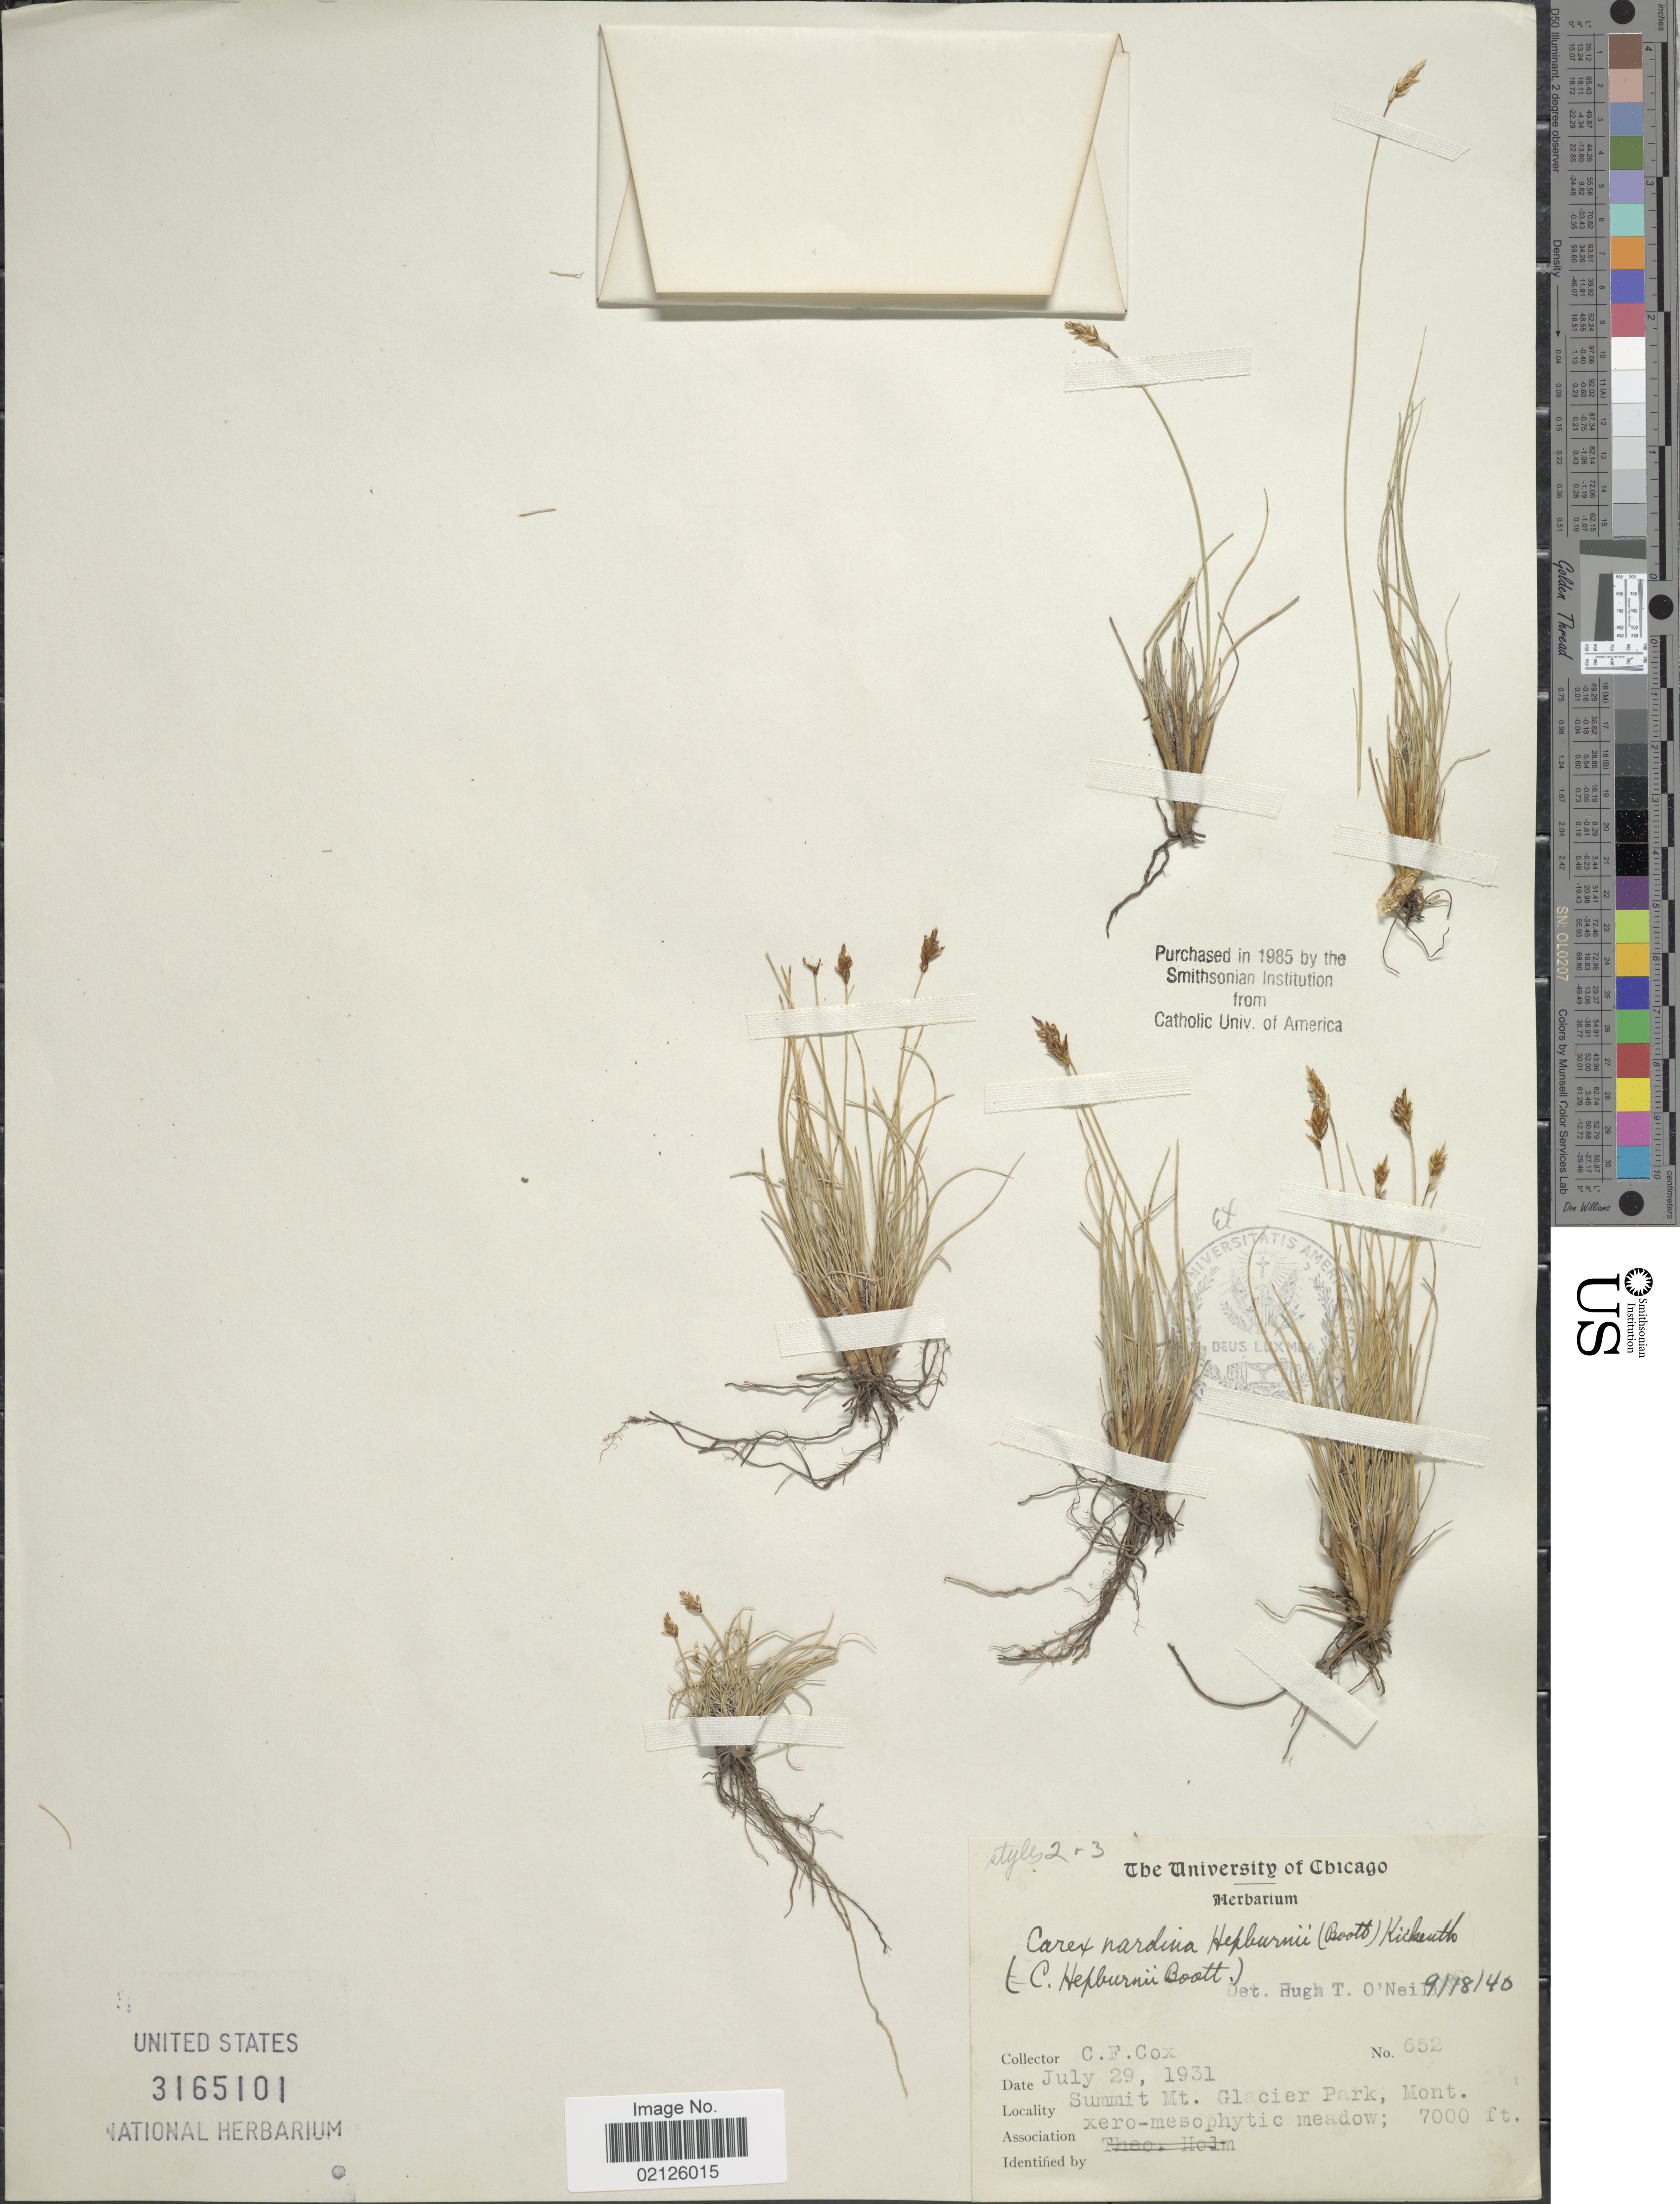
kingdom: Plantae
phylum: Tracheophyta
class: Liliopsida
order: Poales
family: Cyperaceae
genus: Carex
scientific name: Carex nardina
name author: (Hornem.) Fr.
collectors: C. Cox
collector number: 652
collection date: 1931-07-29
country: United States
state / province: Montana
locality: Summit Mt. Glacier Park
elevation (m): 2134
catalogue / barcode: US 3165101